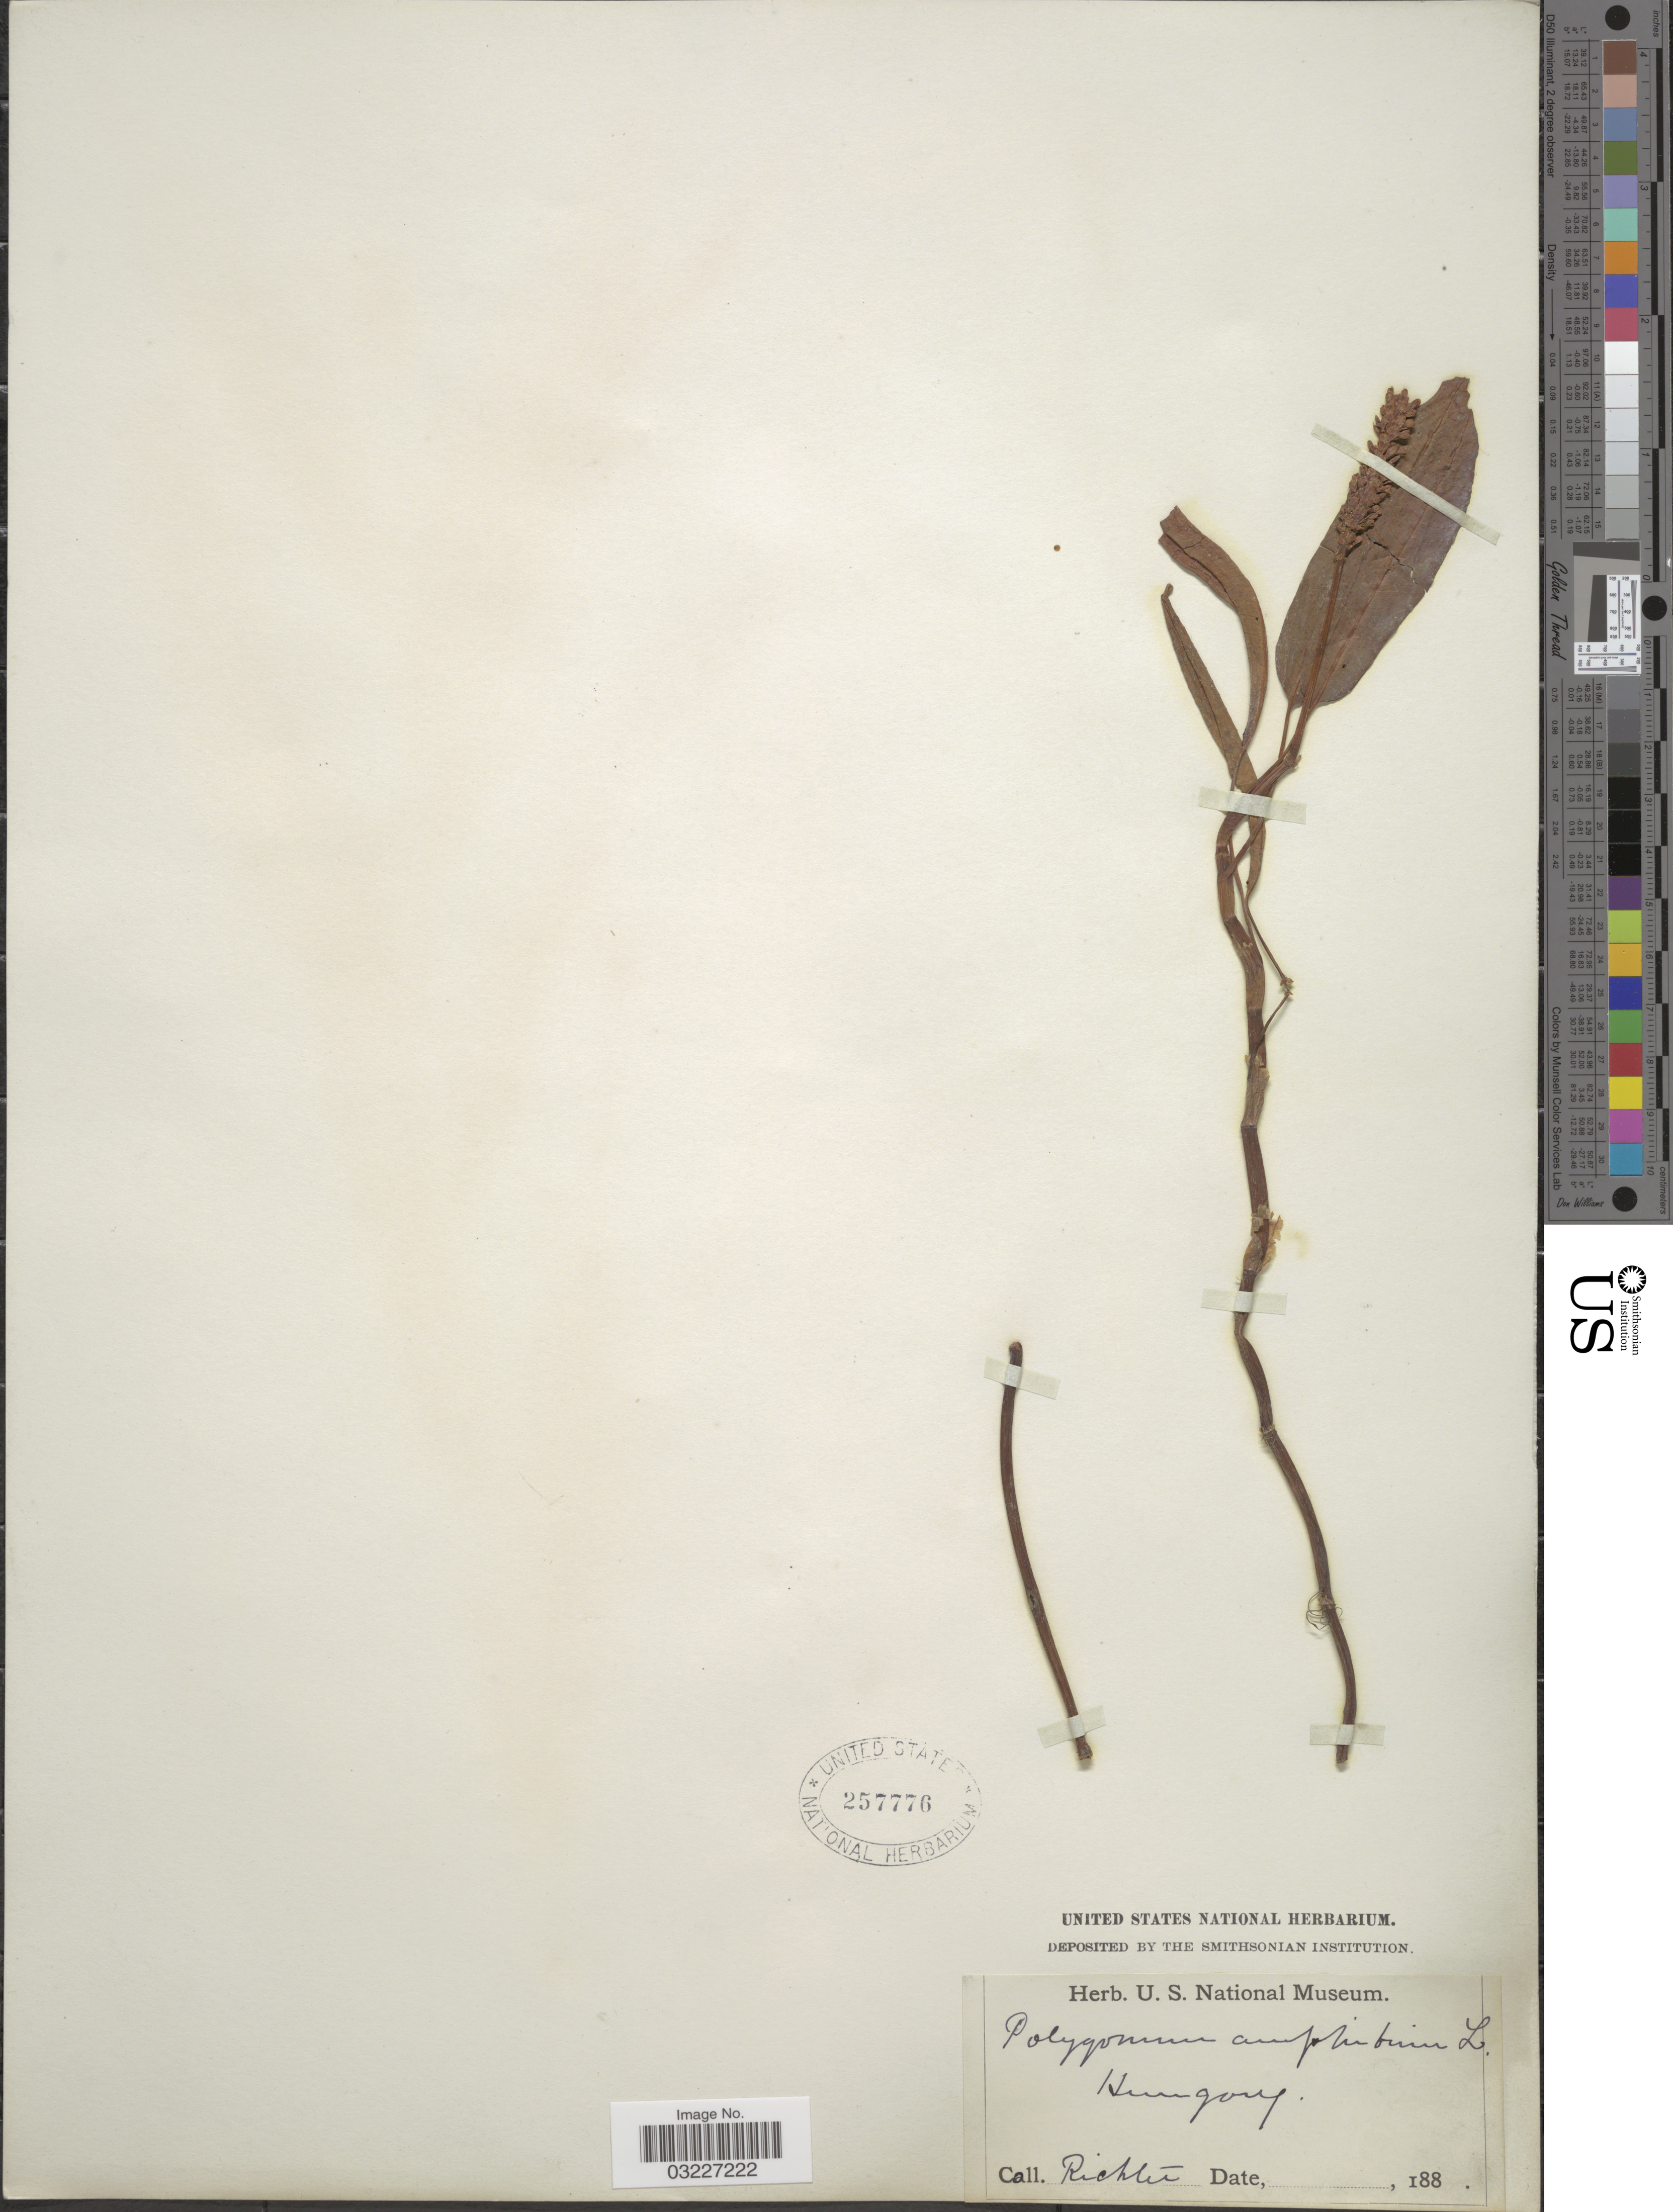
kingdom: Plantae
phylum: Tracheophyta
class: Magnoliopsida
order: Caryophyllales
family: Polygonaceae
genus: Polygonum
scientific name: Polygonum amphibium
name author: L.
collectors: -- Richter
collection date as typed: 188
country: Hungary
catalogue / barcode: US 257776